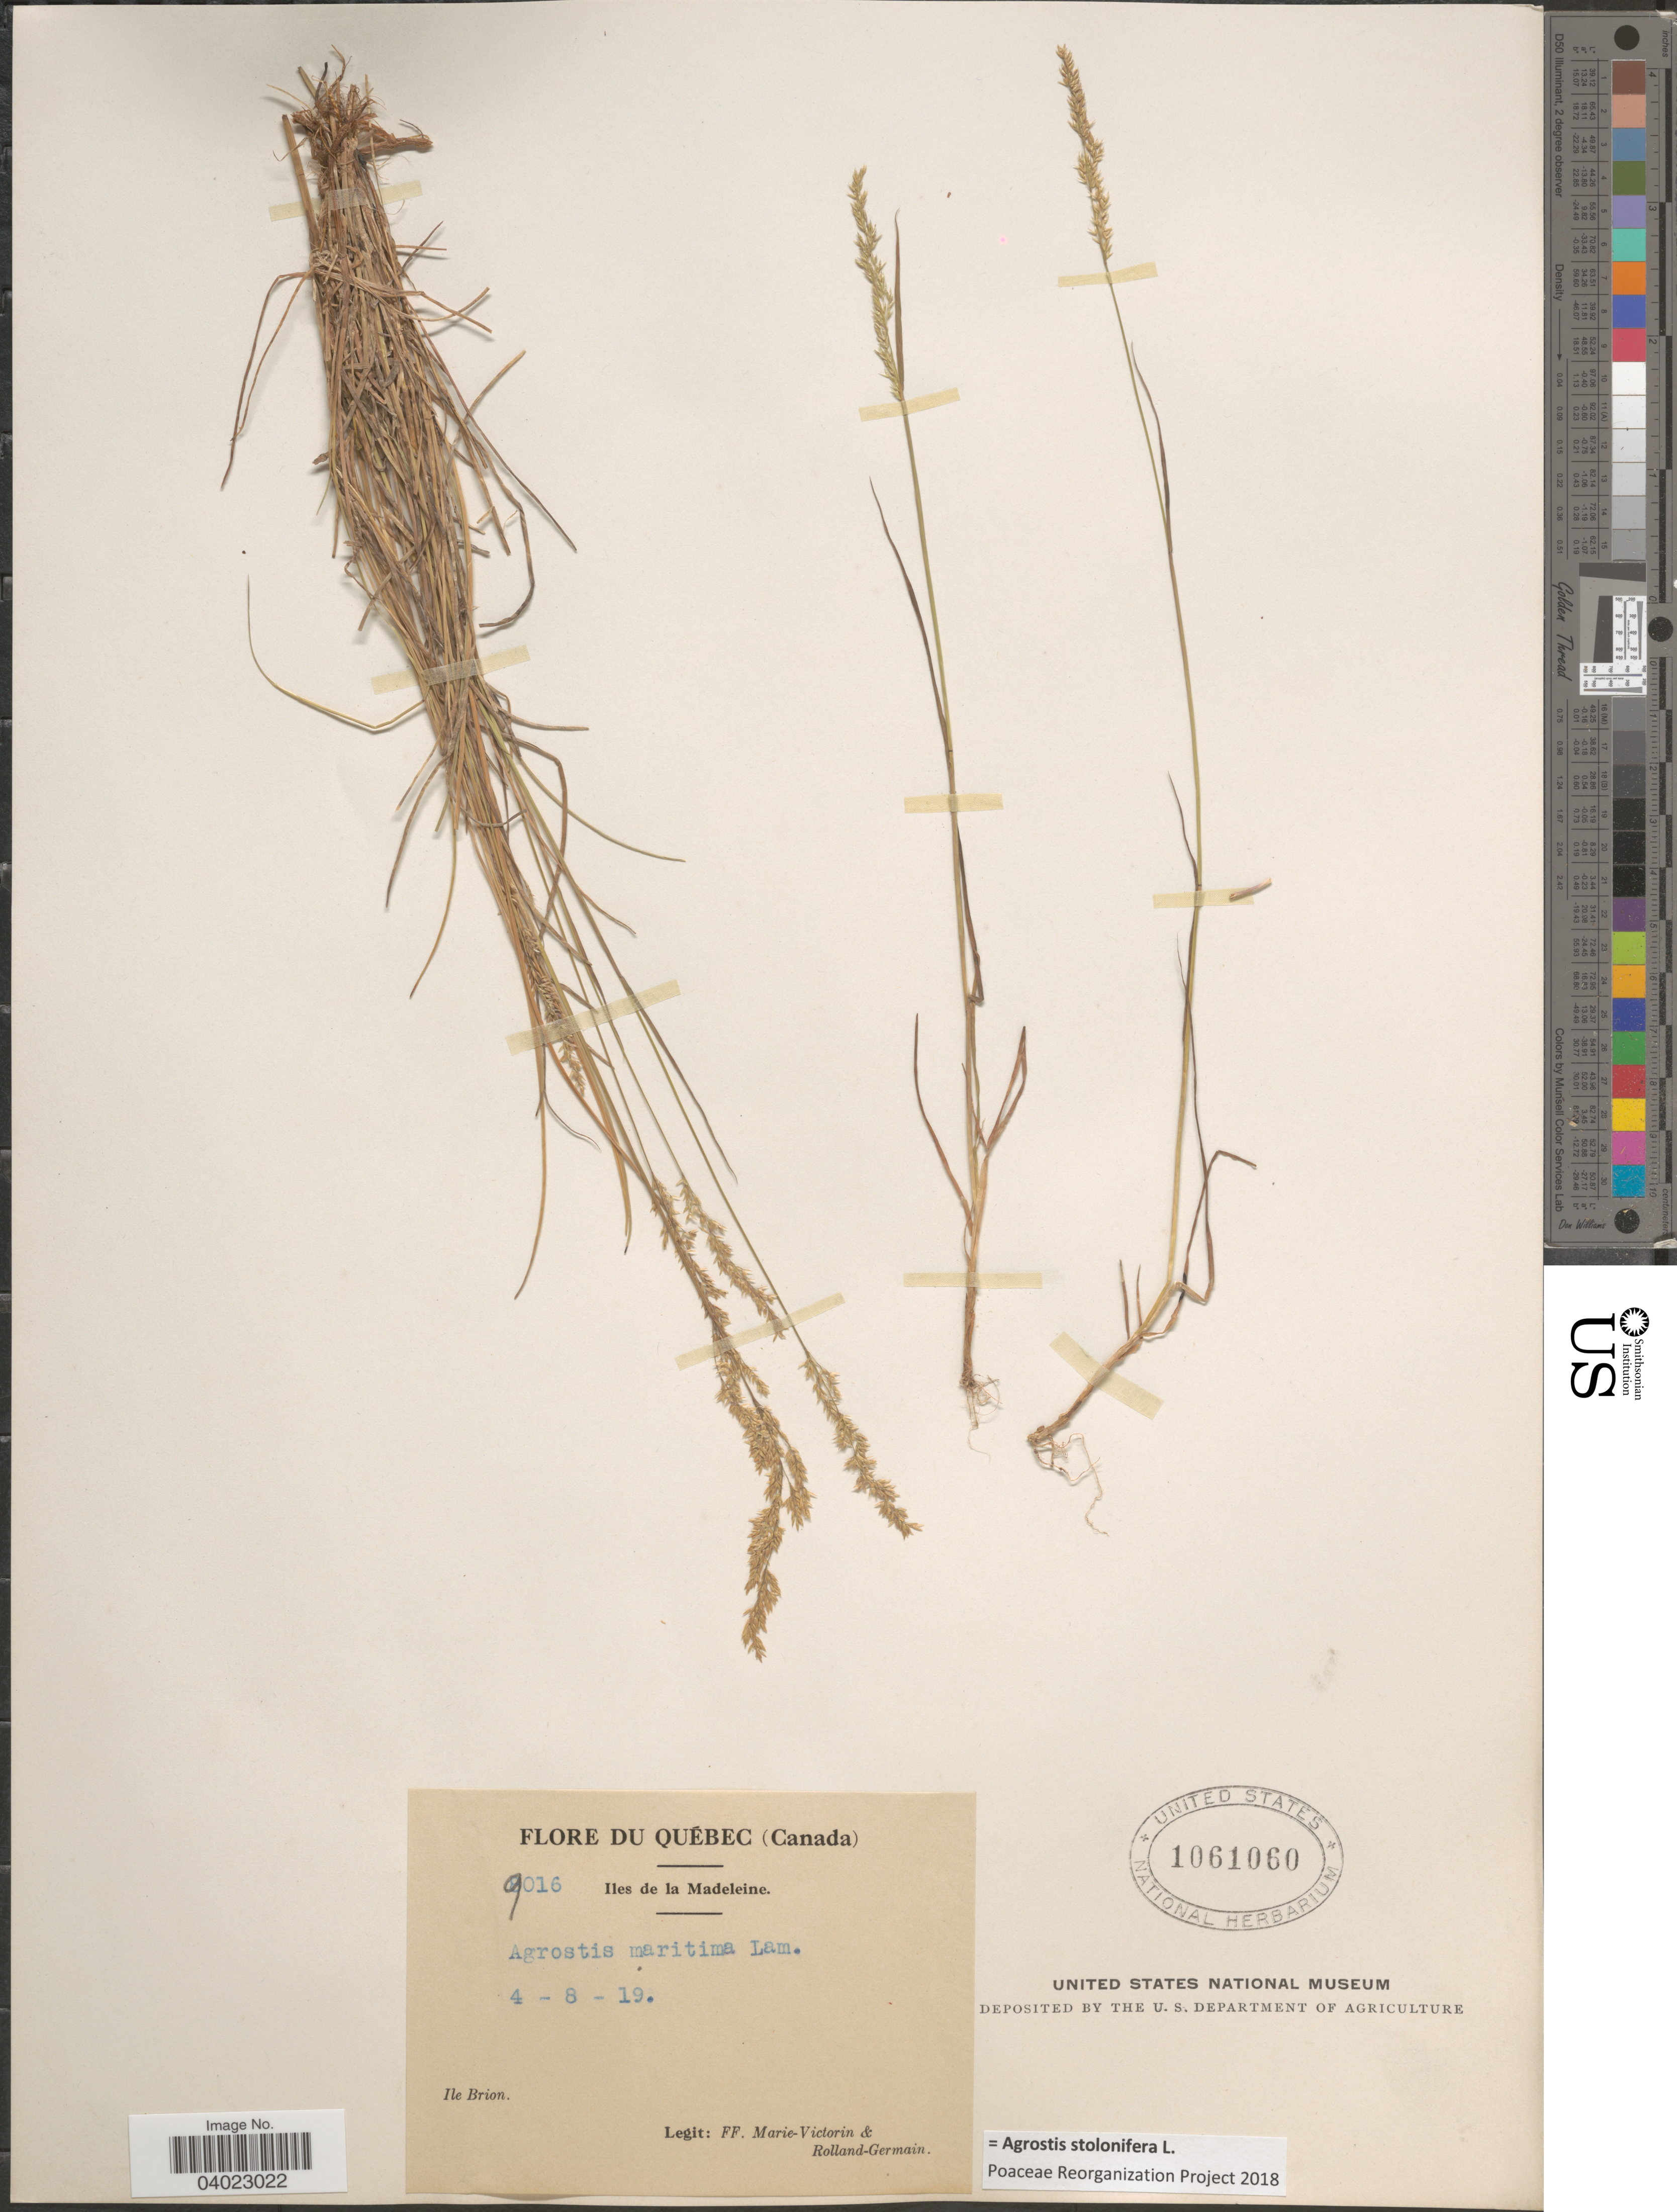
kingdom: Plantae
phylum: Tracheophyta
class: Liliopsida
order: Poales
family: Poaceae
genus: Agrostis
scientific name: Agrostis stolonifera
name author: L.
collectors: F. Marie-Victorin & Rolland-Germain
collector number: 9016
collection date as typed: Transcribed d/m/y: 4/8/19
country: Canada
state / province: Quebec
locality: Iles de la Madeleine. Ile Brion.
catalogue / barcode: US 1061060